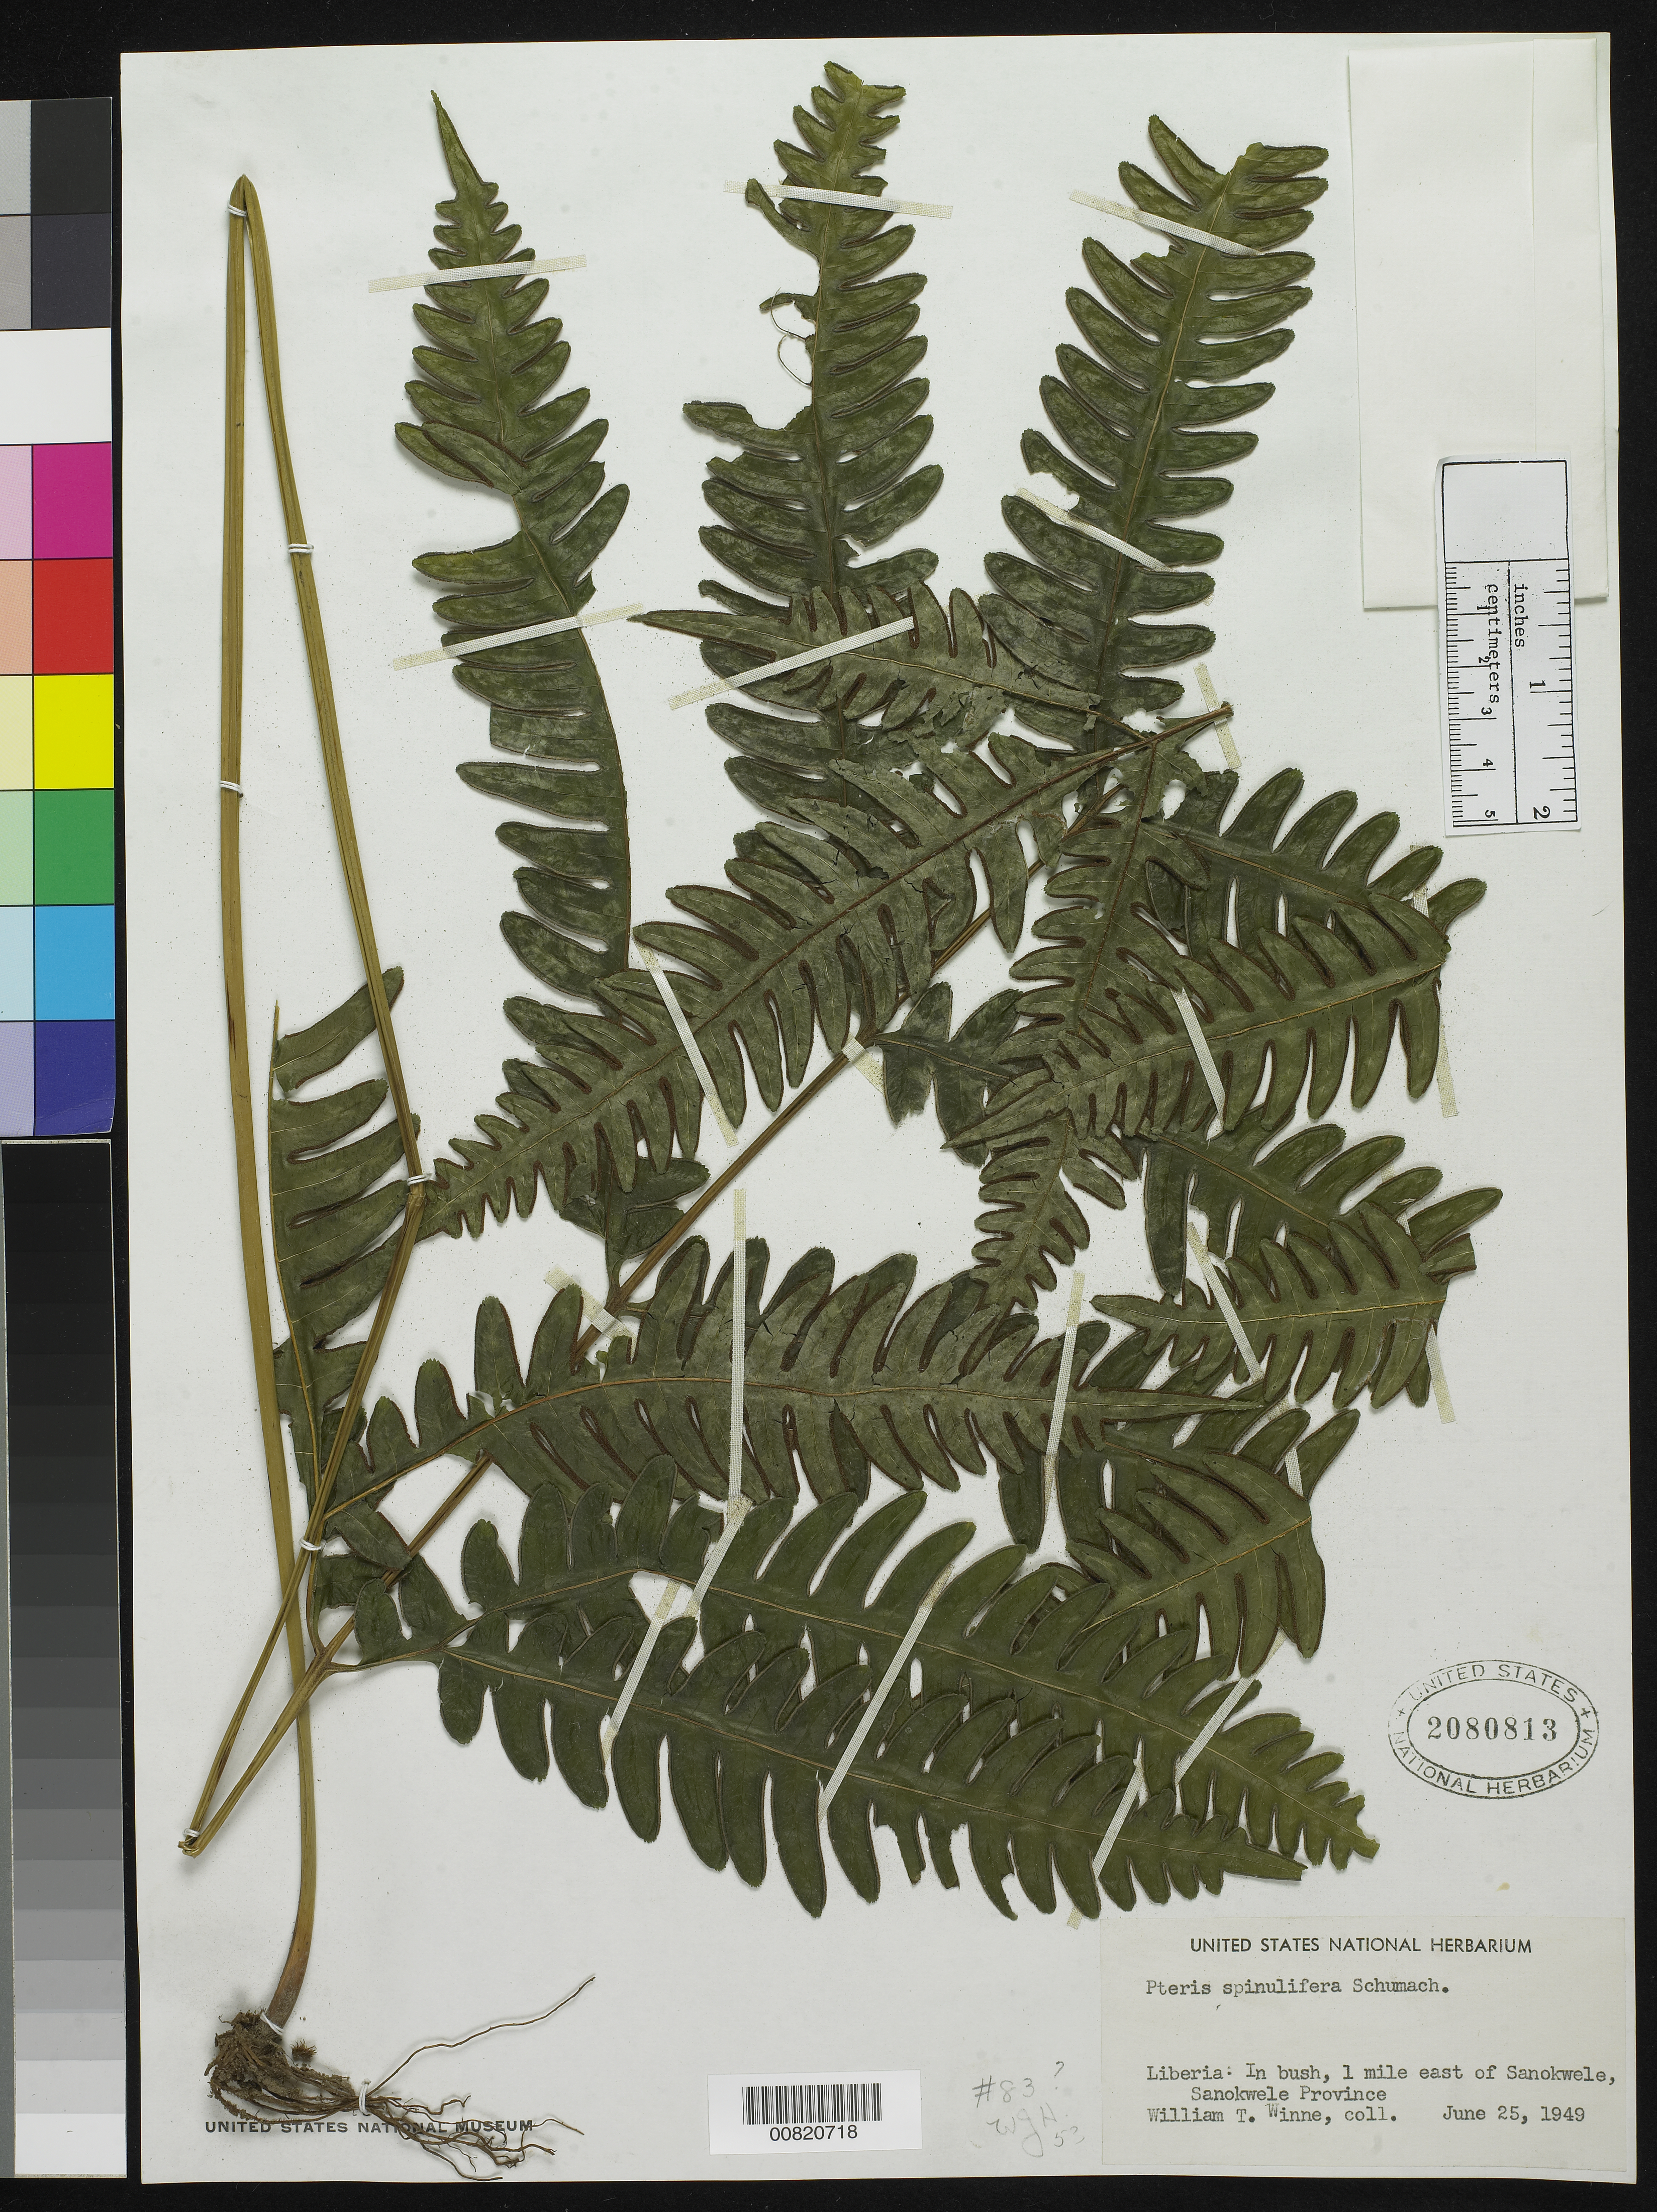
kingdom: Plantae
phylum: Tracheophyta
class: Polypodiopsida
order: Polypodiales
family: Pteridaceae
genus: Pteris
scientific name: Pteris spinulifera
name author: Schum.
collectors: -. Winne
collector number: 83?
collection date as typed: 25 Jun 1949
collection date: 1949-06-25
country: Liberia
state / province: Nimba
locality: Sanokwele District: 1 mile E of Sanokwele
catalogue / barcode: US 2080813